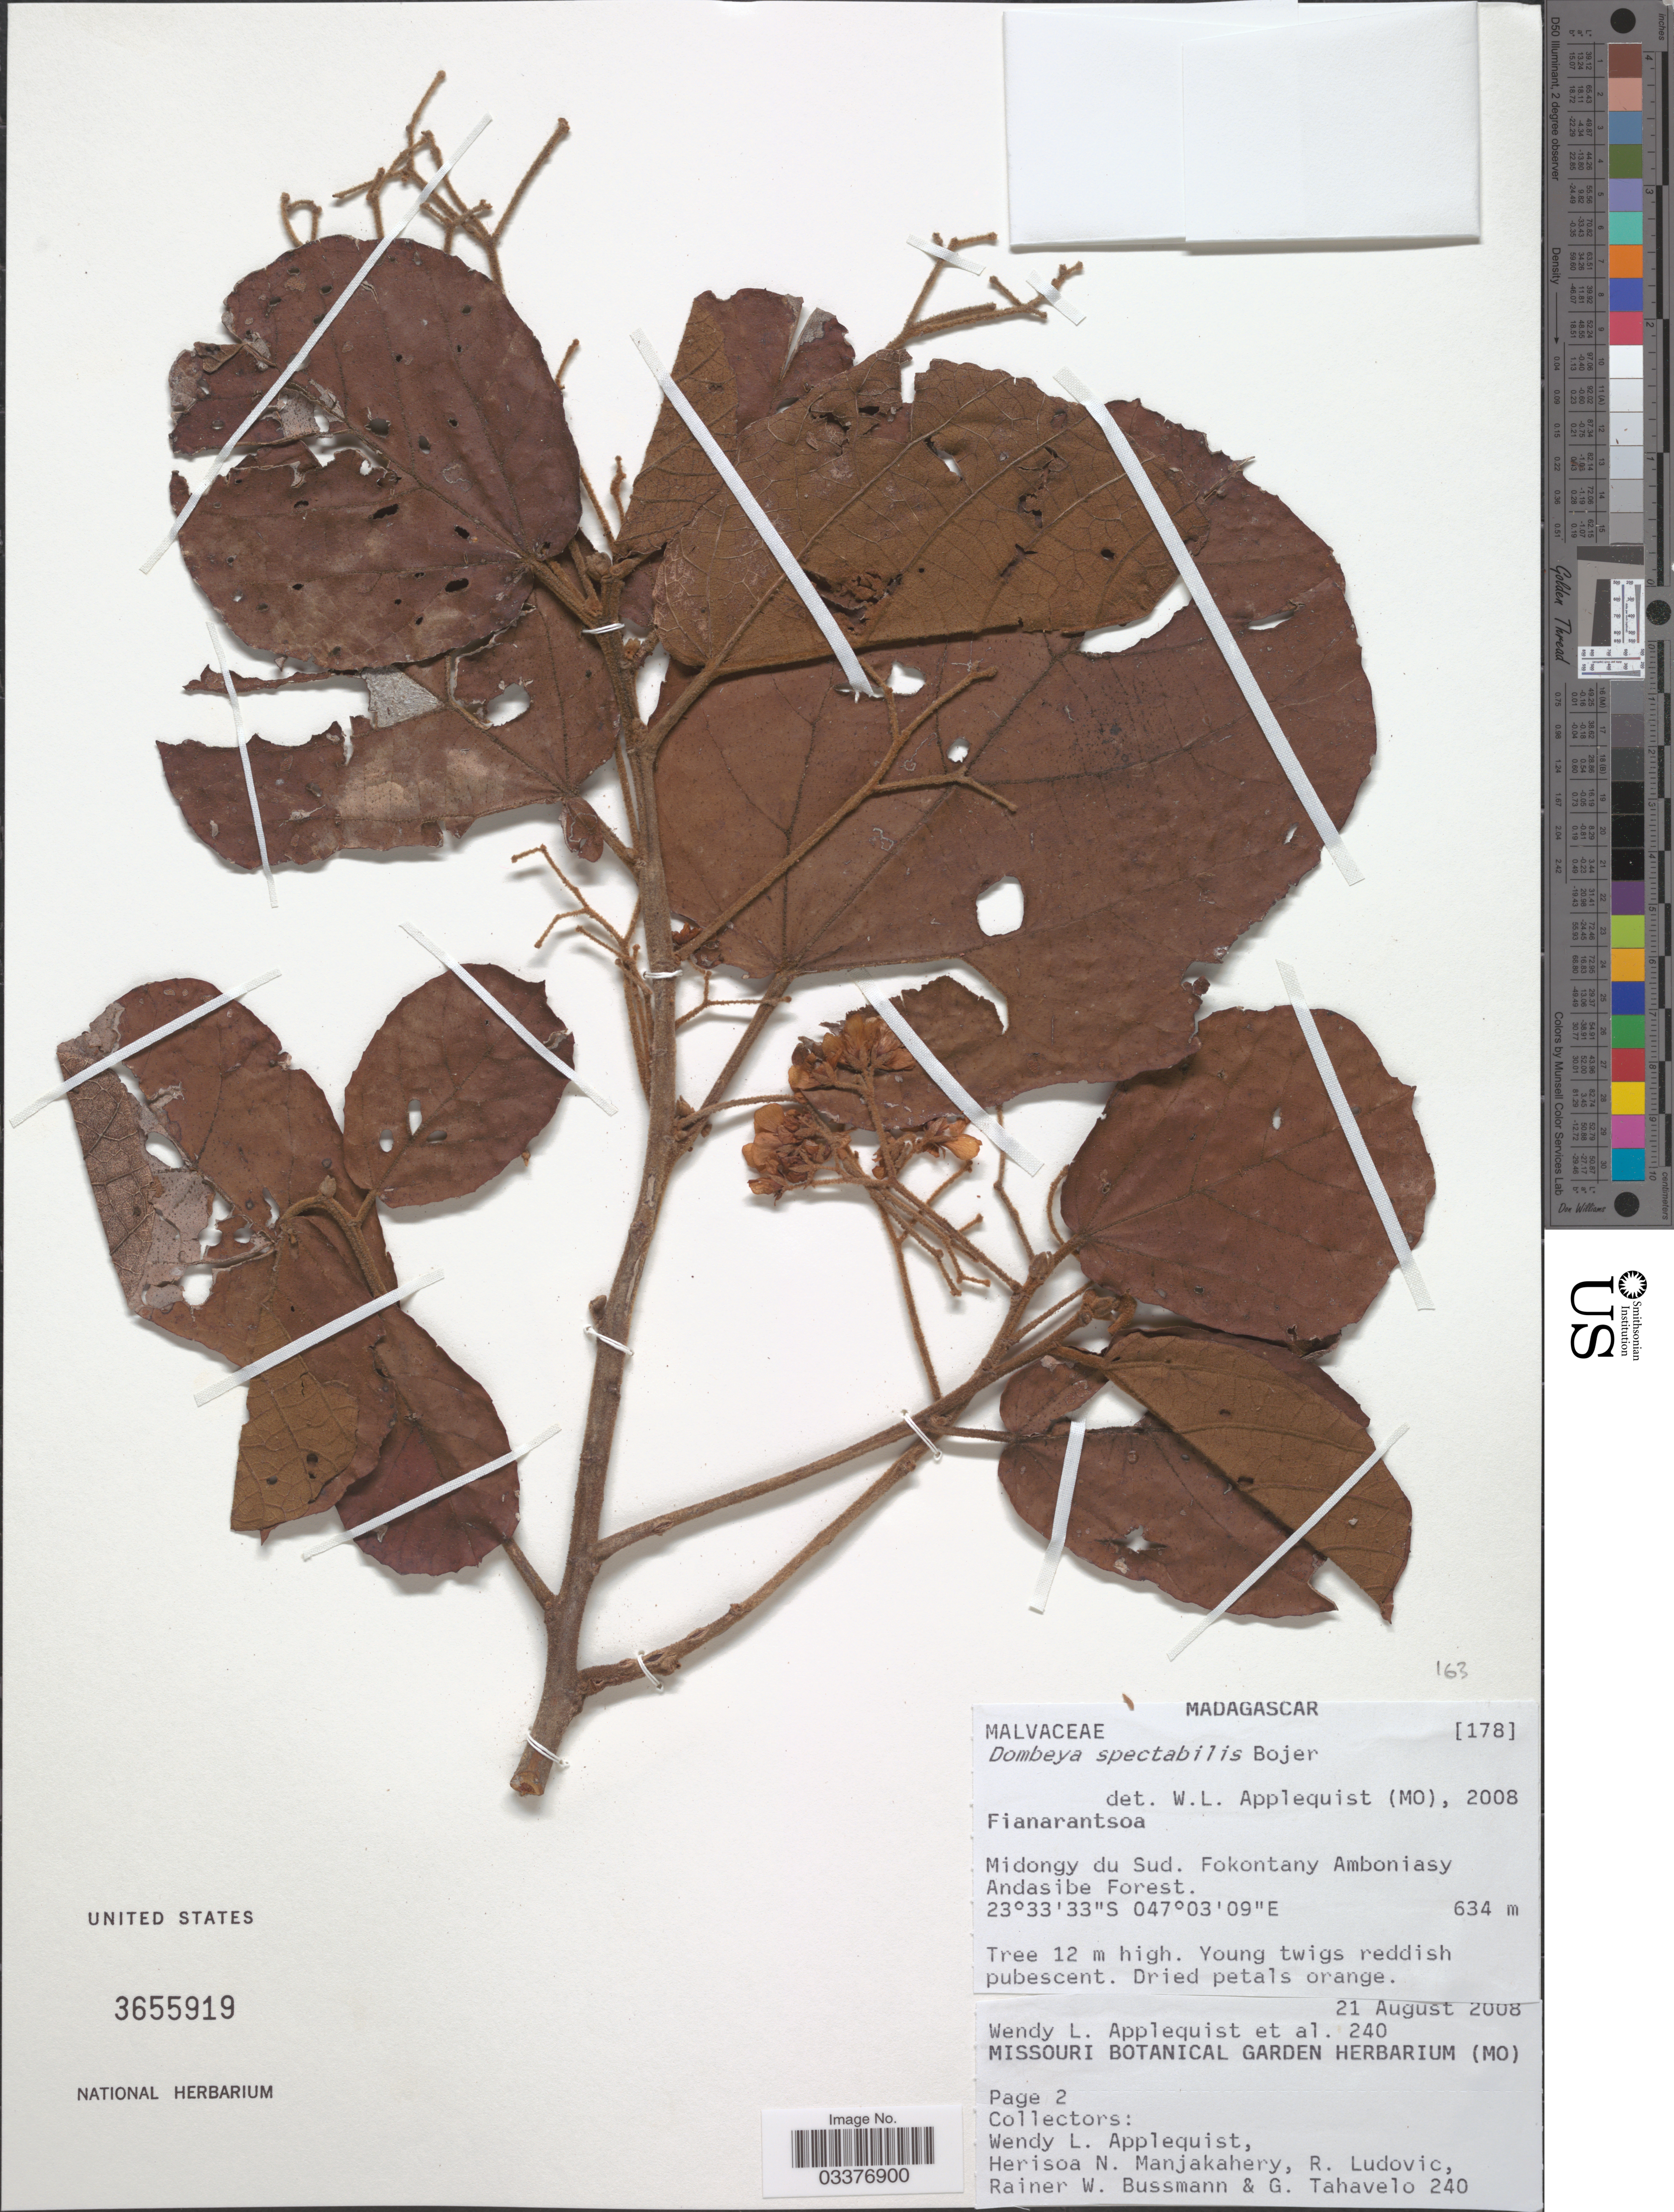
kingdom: Plantae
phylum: Tracheophyta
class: Magnoliopsida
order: Malvales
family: Malvaceae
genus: Dombeya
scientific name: Dombeya spectabilis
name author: Bojer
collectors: W. Applequist, H. N. Manjakahery, R. Ludovic, R. W. Bussmann & G. Tahavelo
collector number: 240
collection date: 2008-08-21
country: Madagascar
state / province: Atsimo-Atsinanana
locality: Midongy du Sud. Fokontany Amboniasy Andasibe Forest.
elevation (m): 634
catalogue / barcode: US 3655919